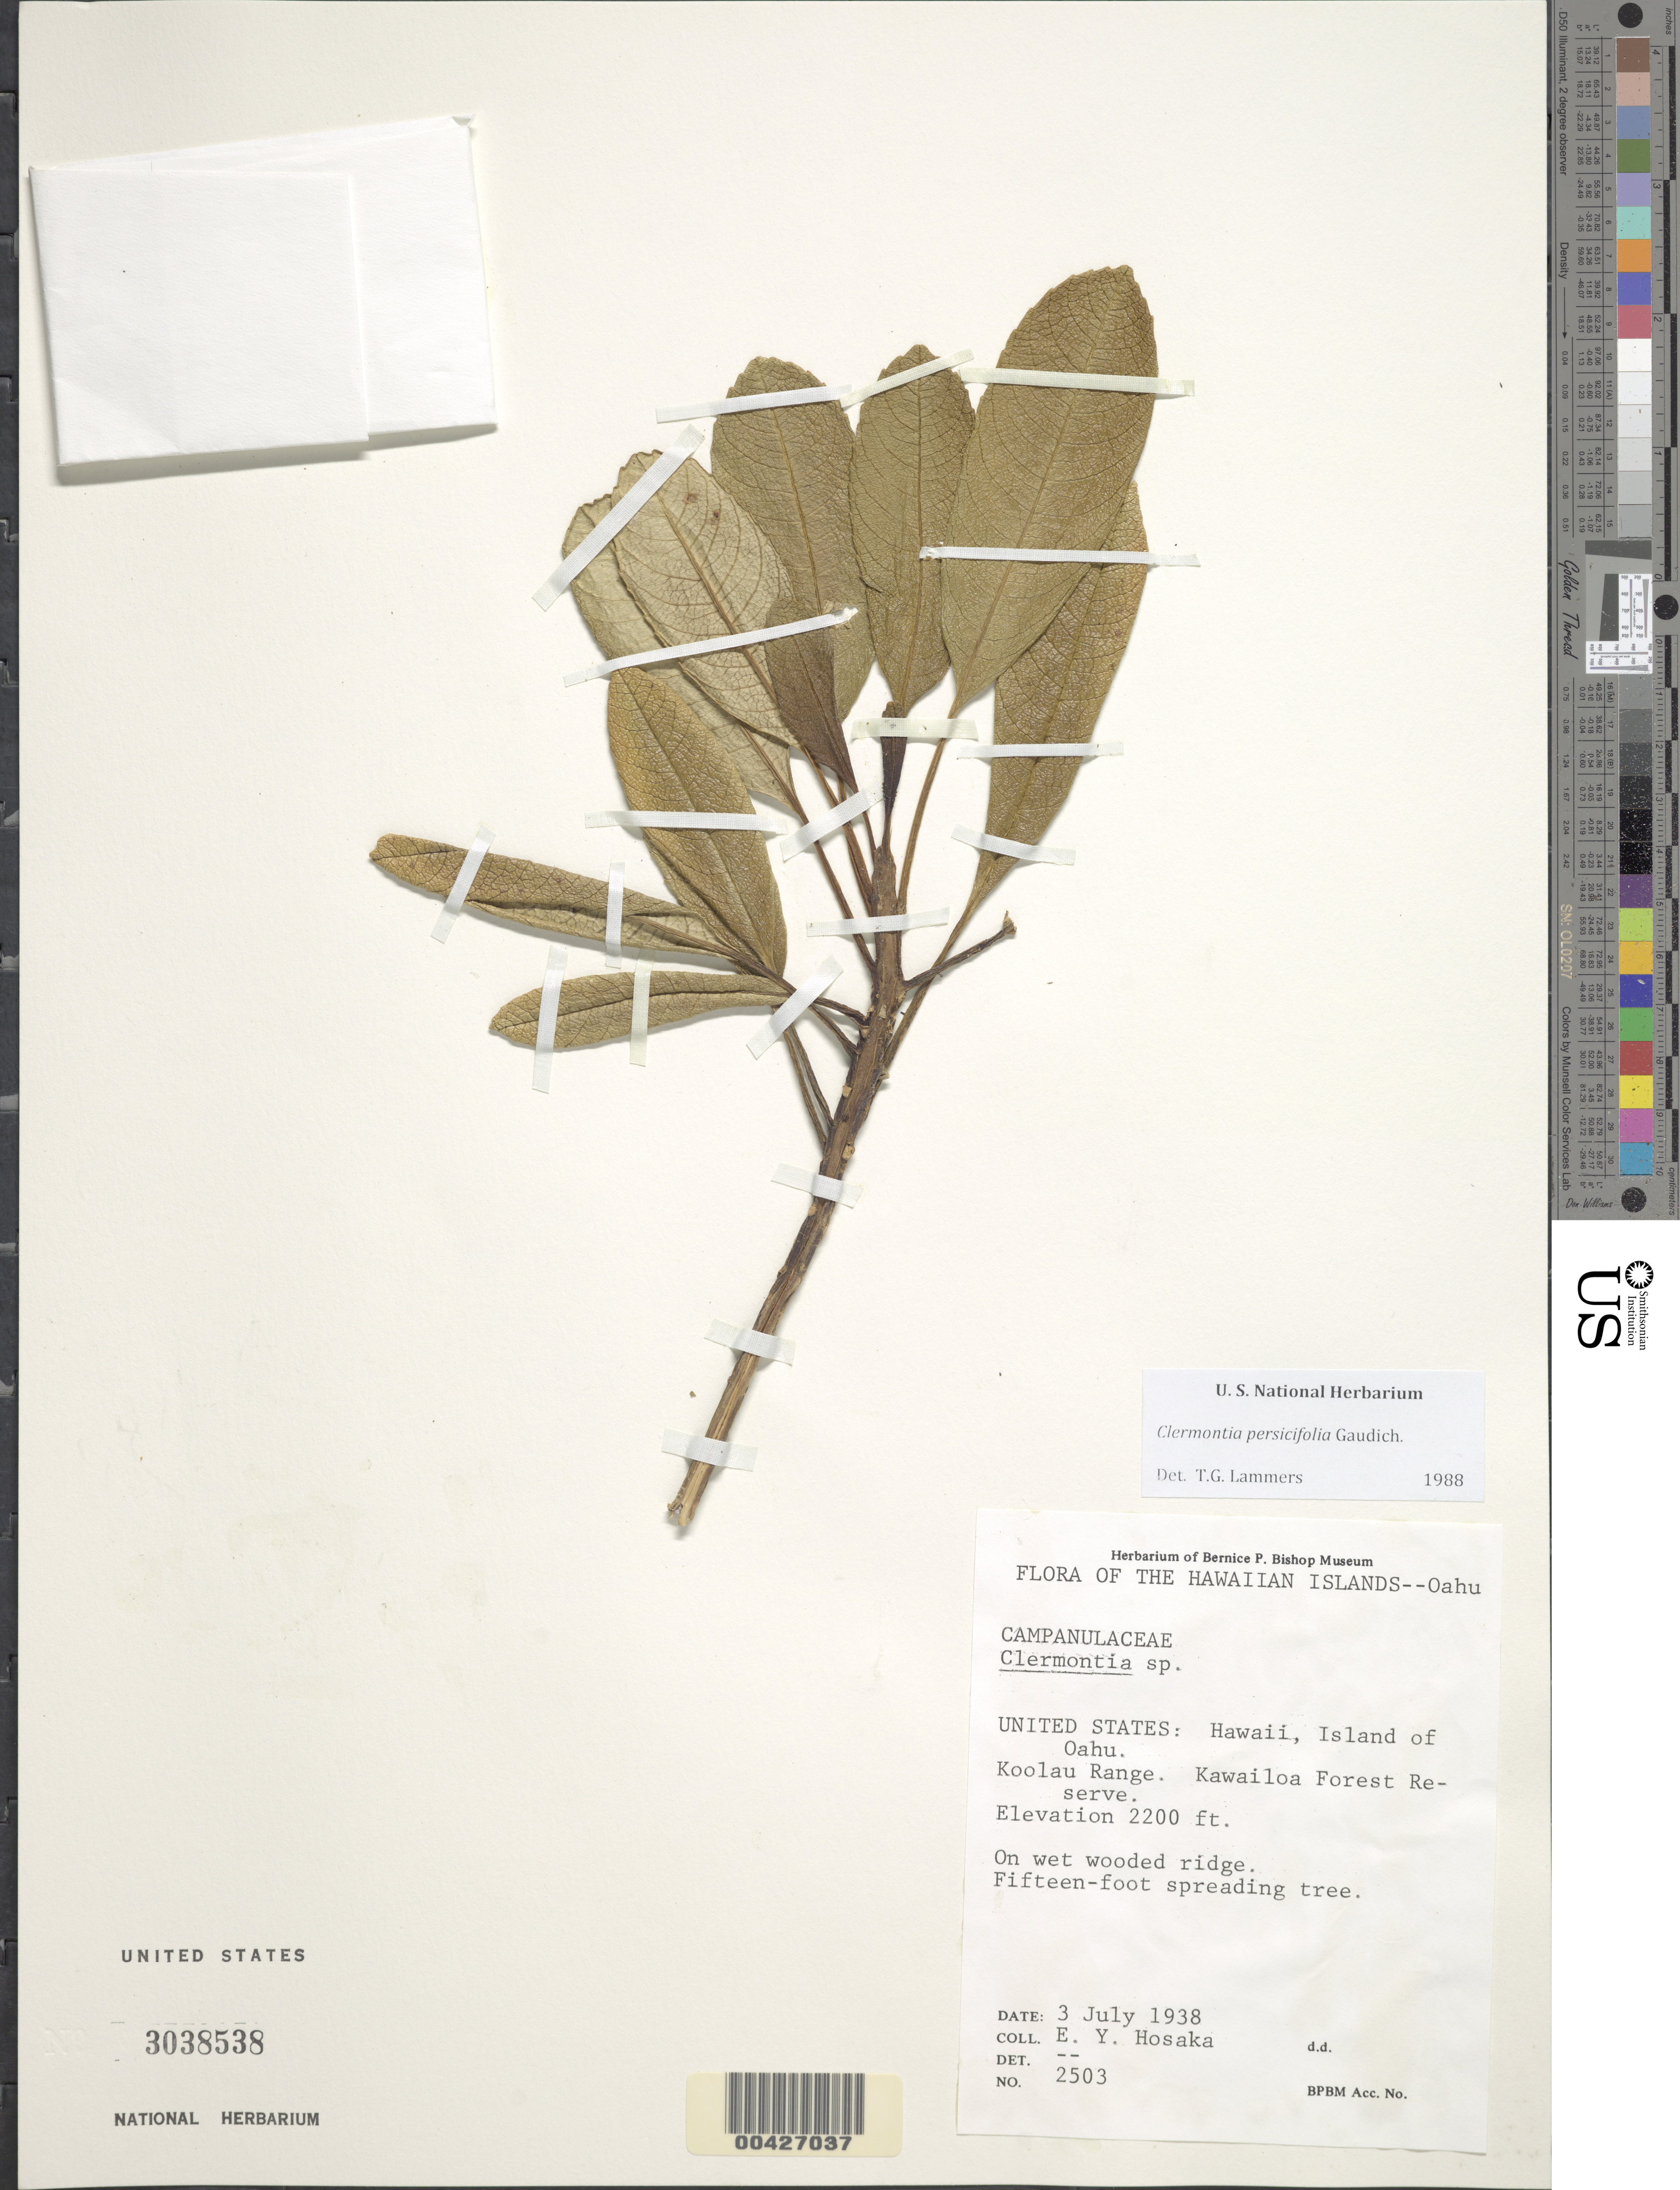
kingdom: Plantae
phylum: Tracheophyta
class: Magnoliopsida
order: Asterales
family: Campanulaceae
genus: Clermontia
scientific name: Clermontia persicifolia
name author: Gaudich.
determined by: Lammers, T. G.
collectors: E. Y. Hosaka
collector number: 2503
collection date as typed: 3 Jul 1938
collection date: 1938-07-03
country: United States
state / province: Hawaii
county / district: Honolulu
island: Oahu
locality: Koolau Range, Kawailoa Forest Reserve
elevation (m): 671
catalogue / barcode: US 3038538